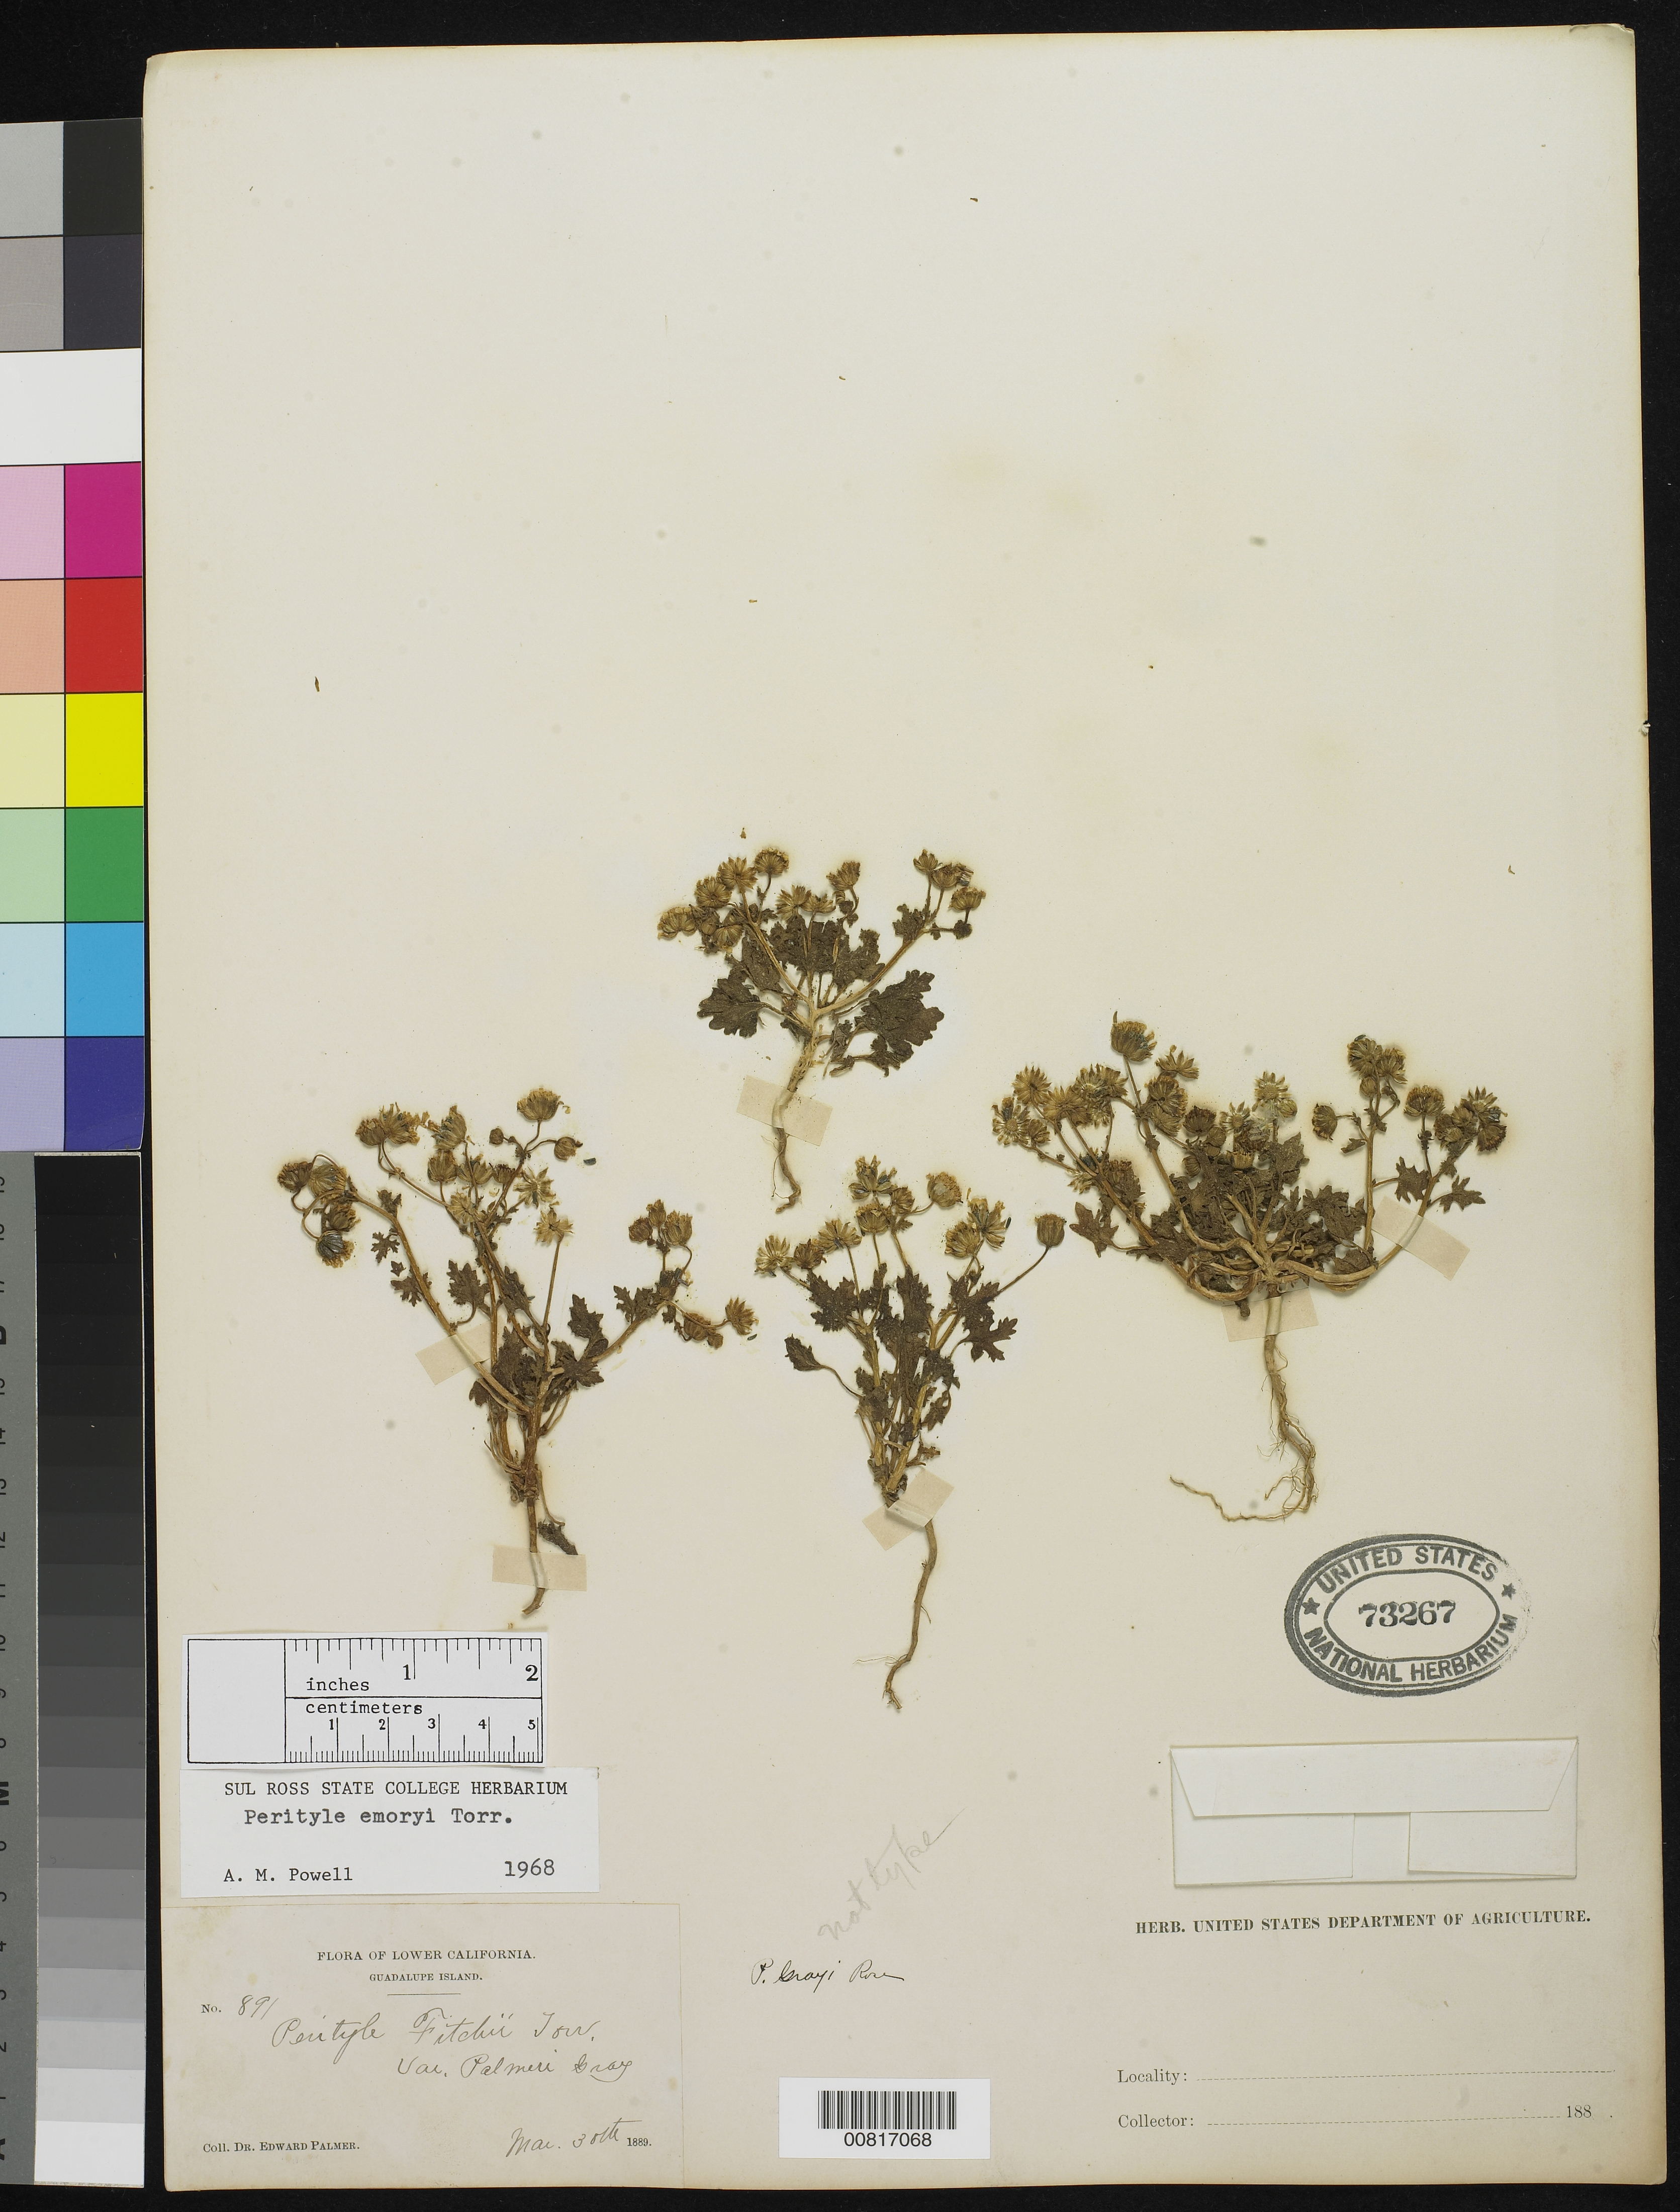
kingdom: Plantae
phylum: Tracheophyta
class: Magnoliopsida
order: Asterales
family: Asteraceae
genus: Perityle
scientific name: Perityle grayi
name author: Rose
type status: Syntype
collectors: E. Palmer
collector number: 891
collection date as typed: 30 Mar 1889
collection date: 1889-03-30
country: Mexico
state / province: Baja California Norte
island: Guadalupe Island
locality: Lower California, Guadalupe Island.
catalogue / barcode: US 73267